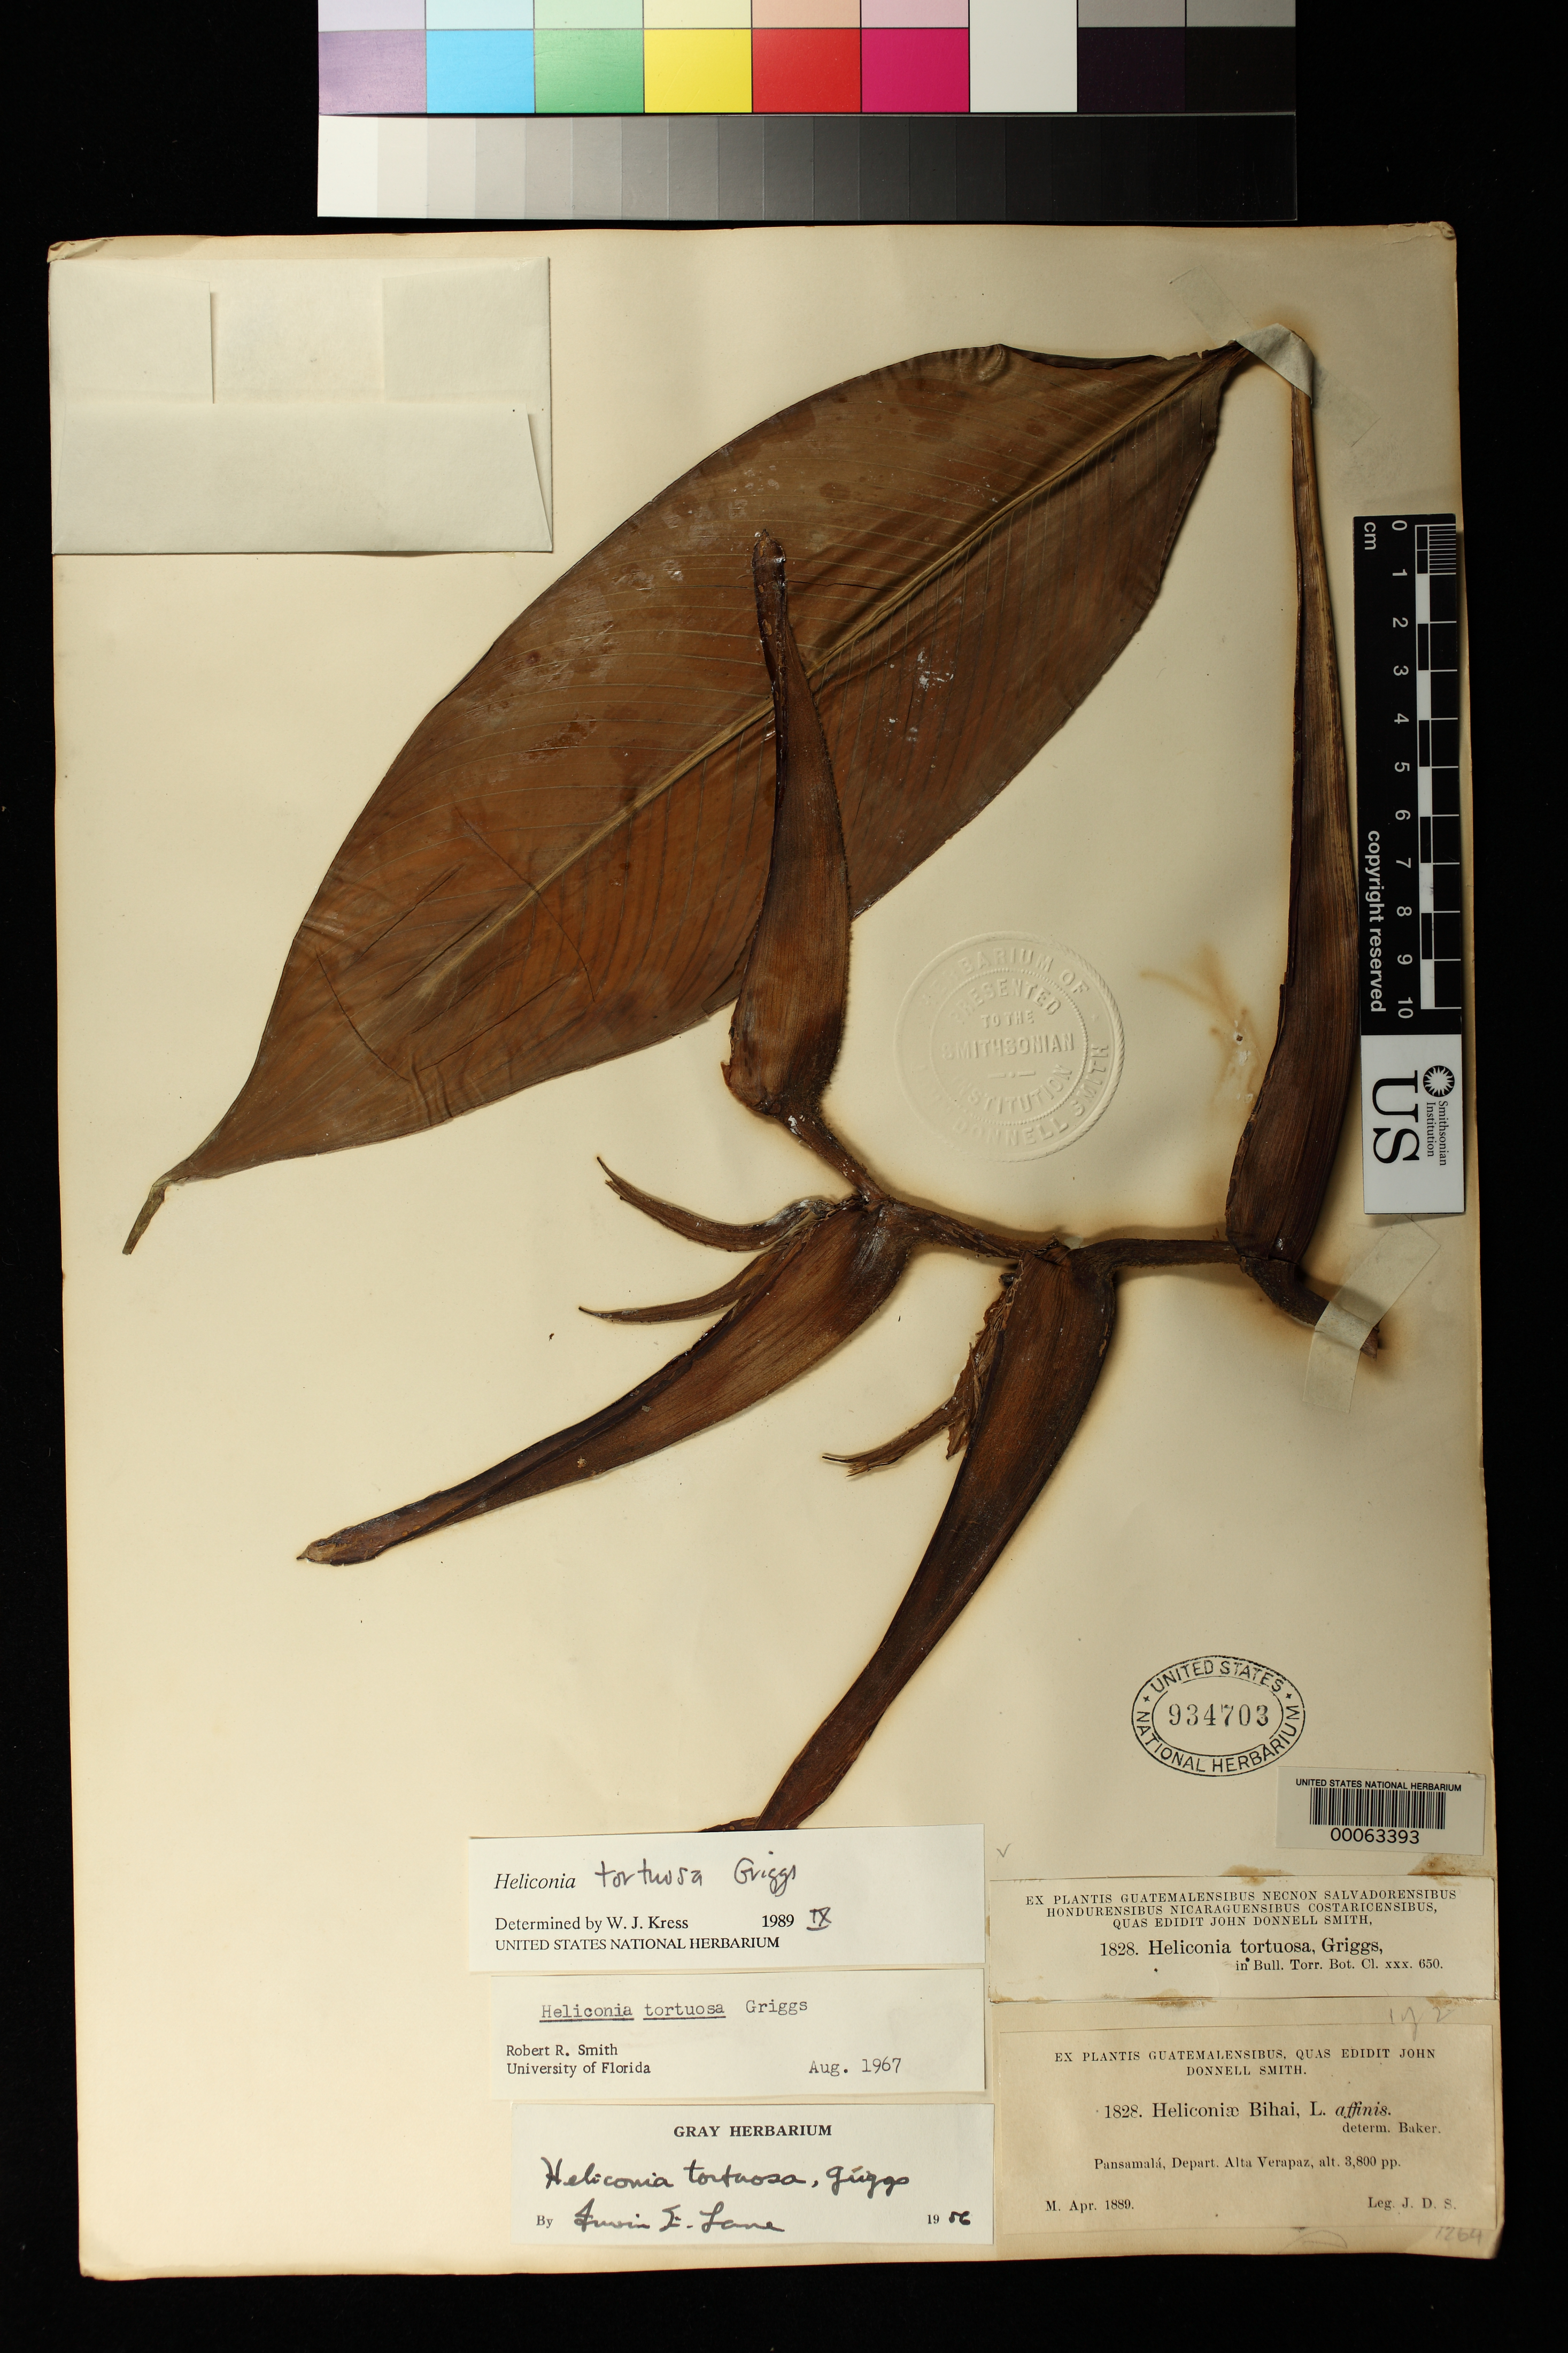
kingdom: Plantae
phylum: Tracheophyta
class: Liliopsida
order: Zingiberales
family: Heliconiaceae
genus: Heliconia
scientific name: Heliconia tortuosa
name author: R.F. Griggs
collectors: J. Donnell Smith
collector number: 1828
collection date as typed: Apr 1889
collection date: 1889-04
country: Guatemala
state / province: Alta Verapaz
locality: Pansamalá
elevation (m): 1158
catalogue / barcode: US 934703